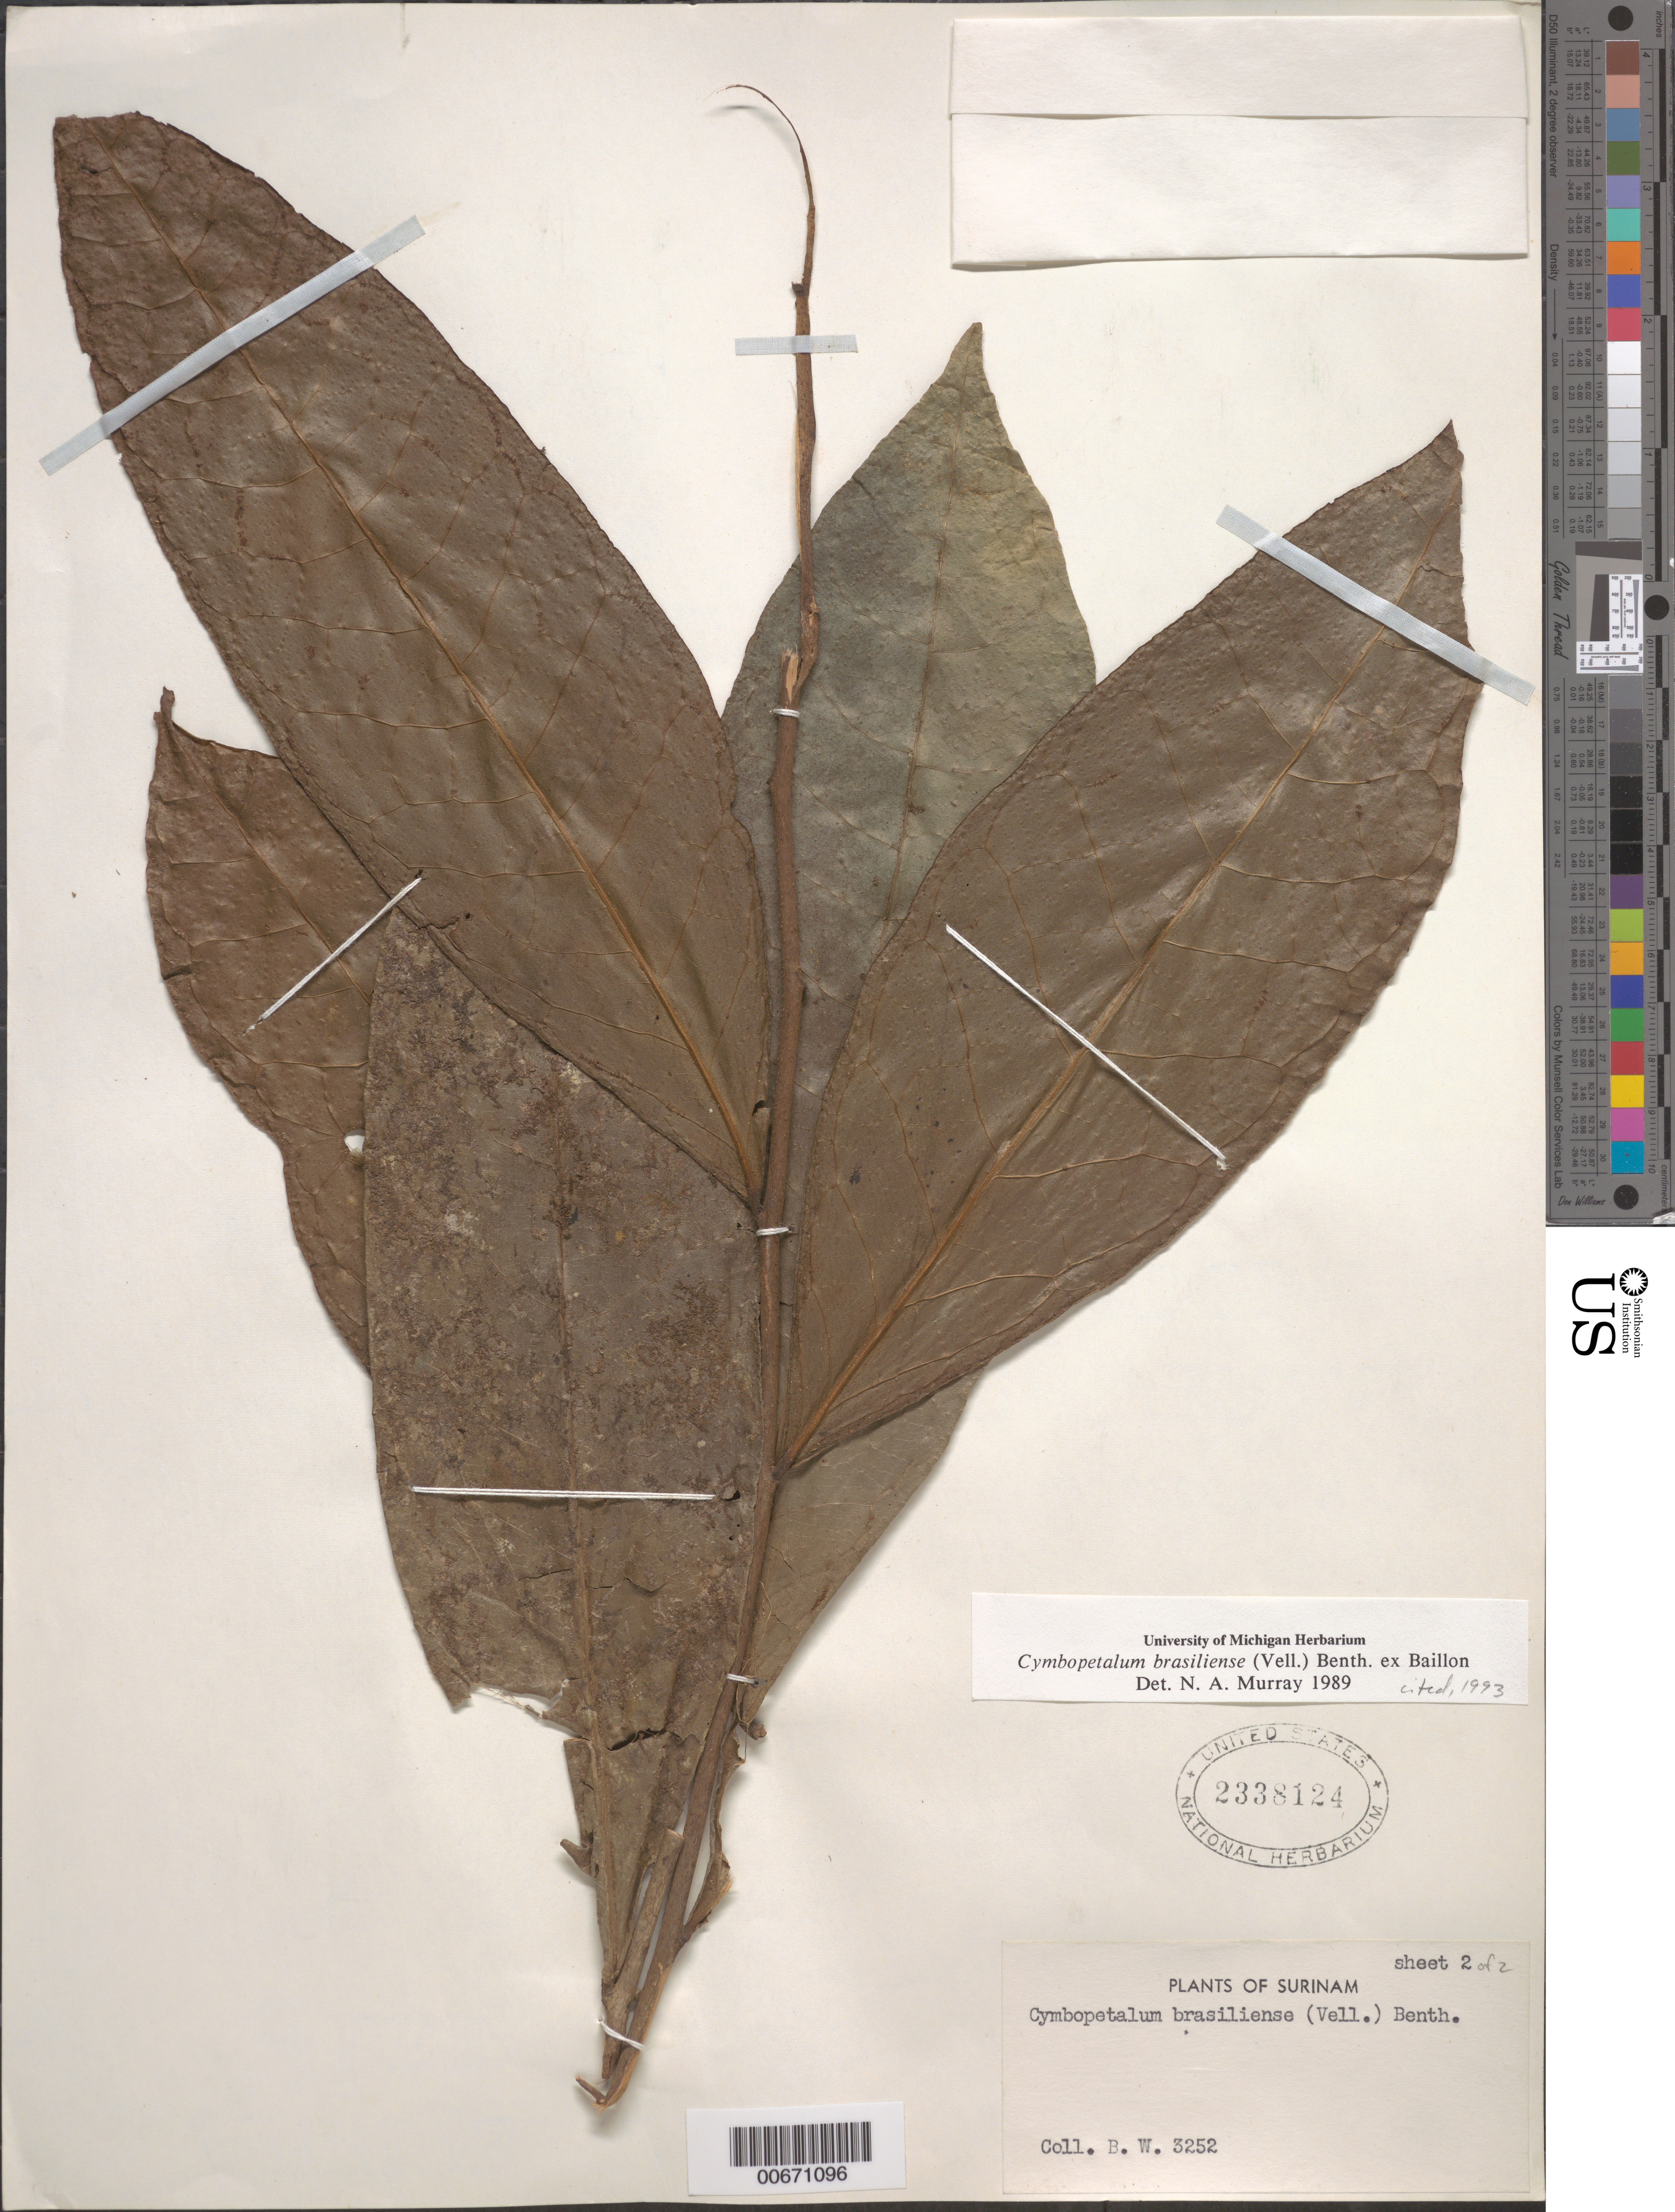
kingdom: Plantae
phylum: Tracheophyta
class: Magnoliopsida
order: Magnoliales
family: Annonaceae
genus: Cymbopetalum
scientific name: Cymbopetalum brasiliense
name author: (Vell.) Benth. ex Baill.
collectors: B. W.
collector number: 3252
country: Suriname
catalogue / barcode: US 2338124